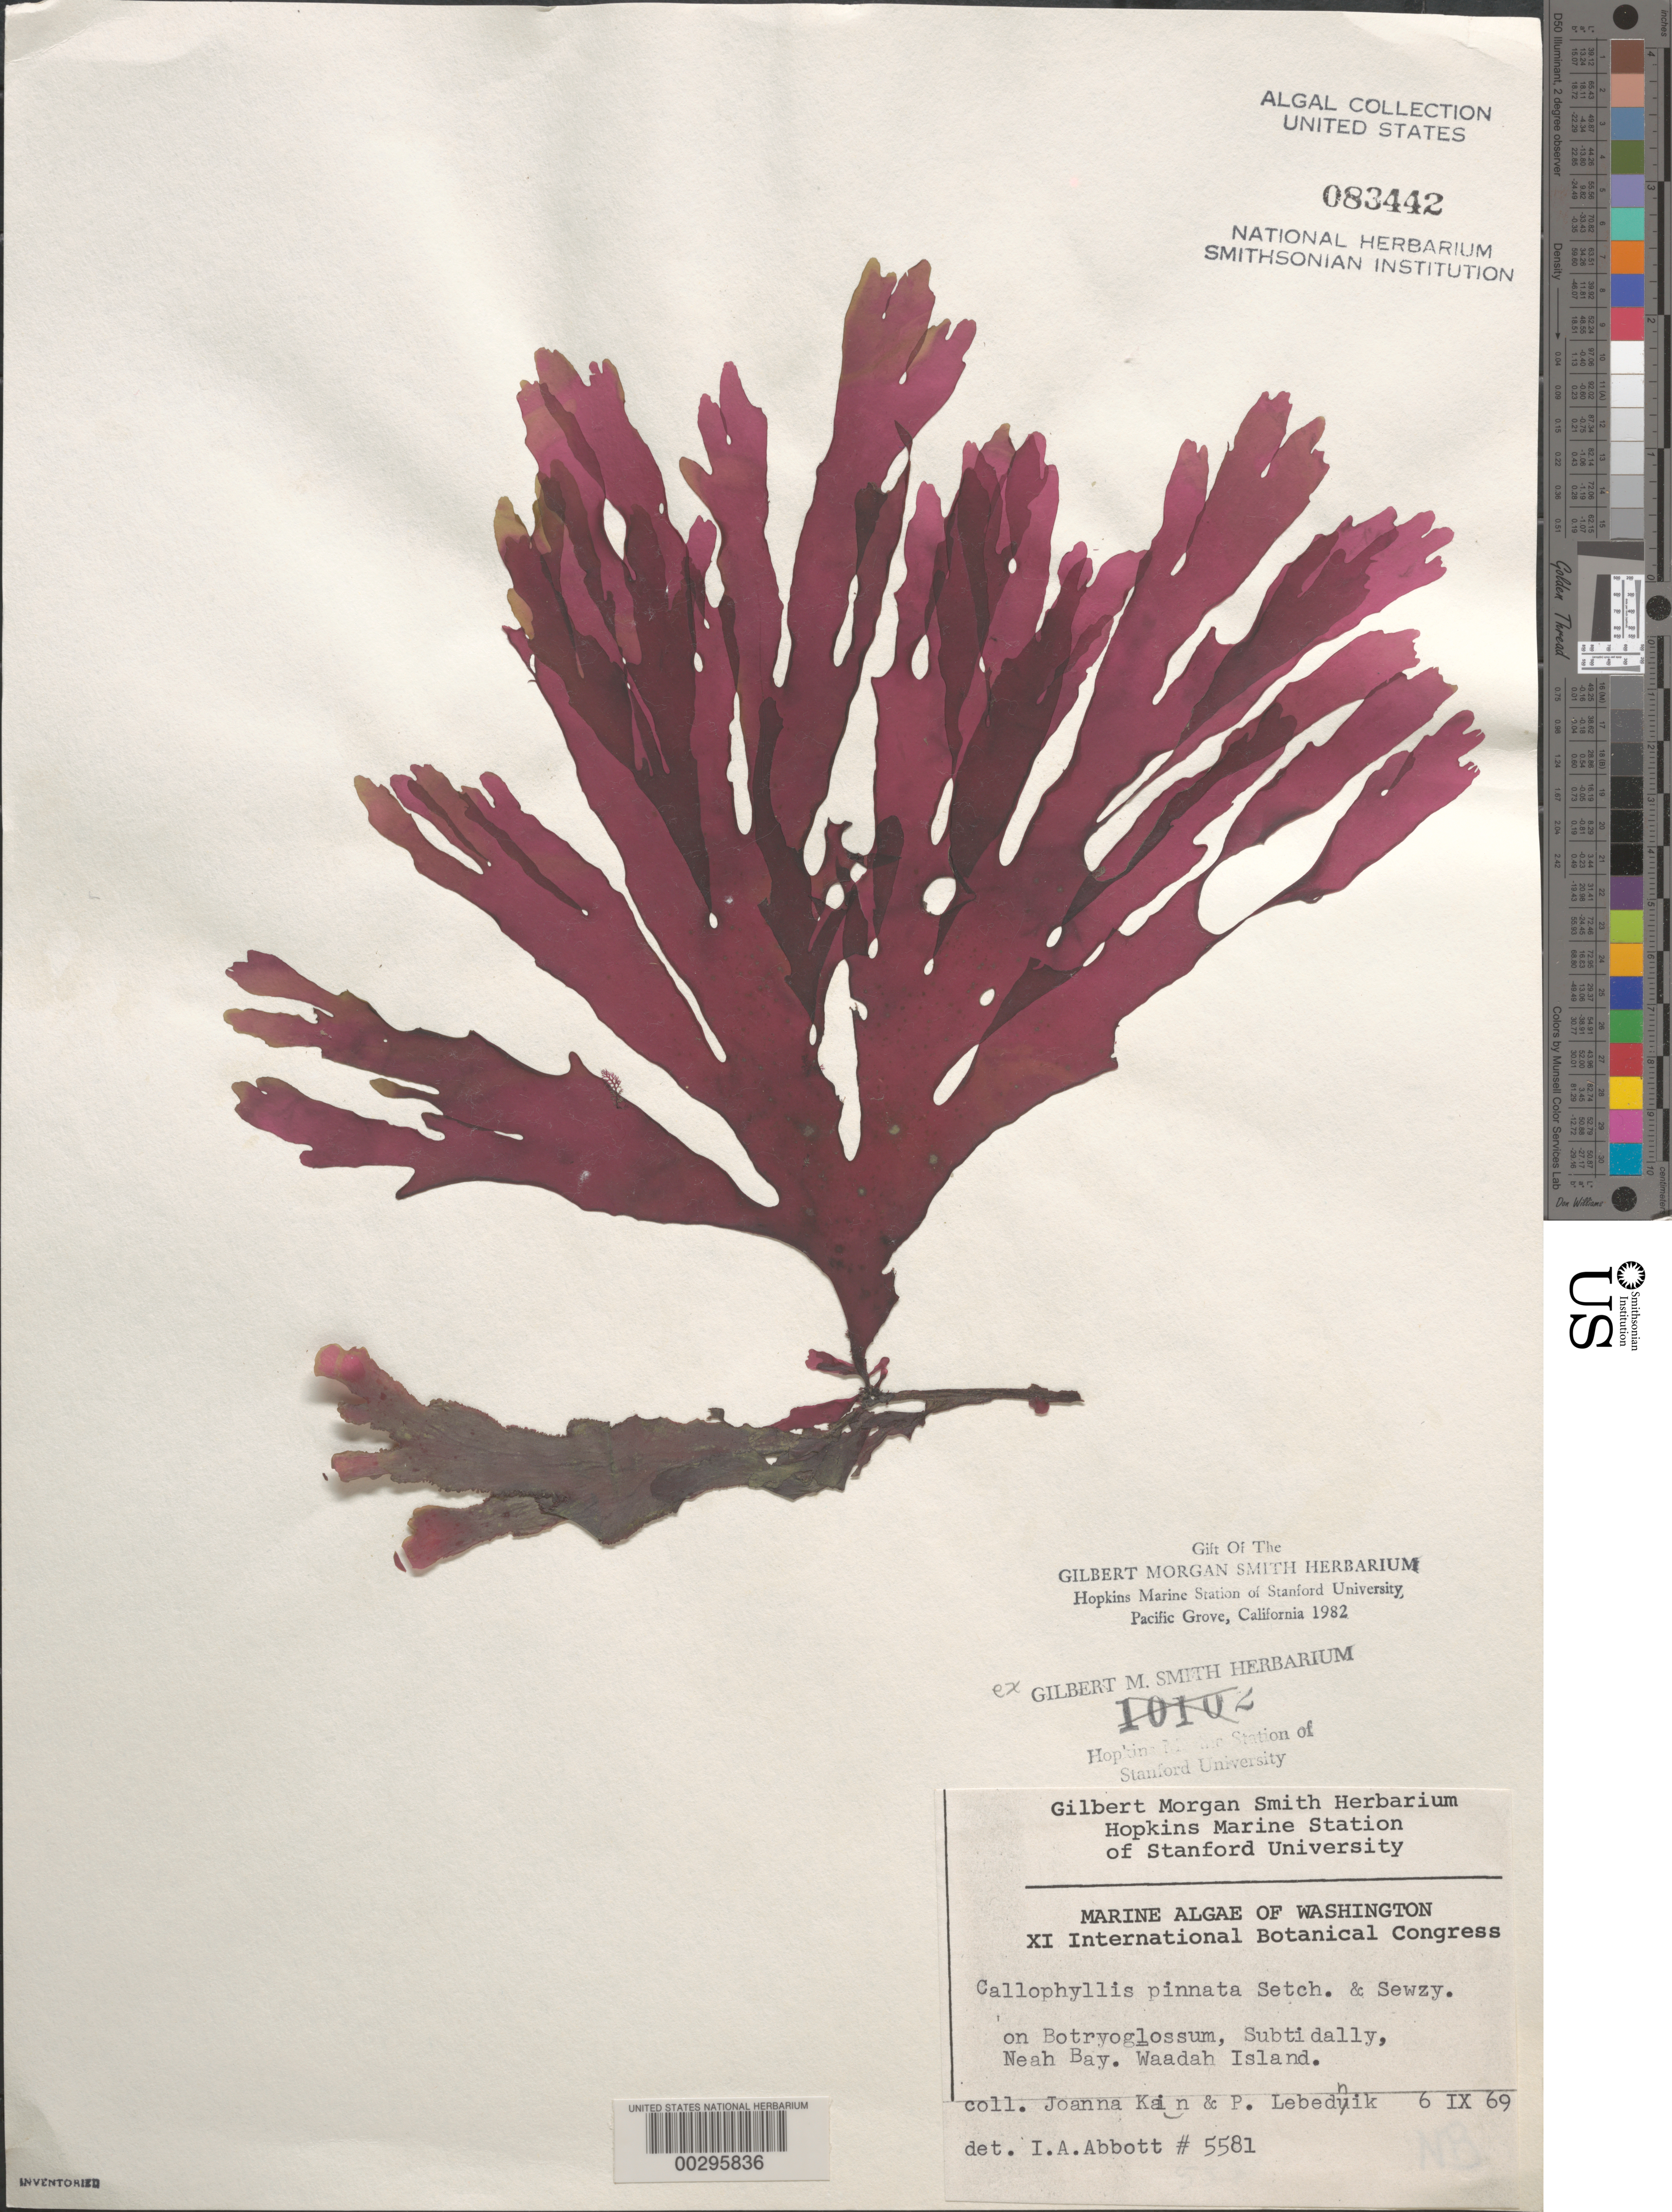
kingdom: Plantae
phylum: Rhodophyta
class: Florideophyceae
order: Gigartinales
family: Kallymeniaceae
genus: Callophyllis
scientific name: Callophyllis pinnata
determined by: Abbott, Isabella A.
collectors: J.M. Kain & P. Lebednik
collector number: IAA 5581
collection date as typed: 06 Sep 1969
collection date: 1969-09-06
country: United States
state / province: Washington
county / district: Clallam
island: Waadah Island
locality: Neah Bay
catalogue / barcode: US 83442